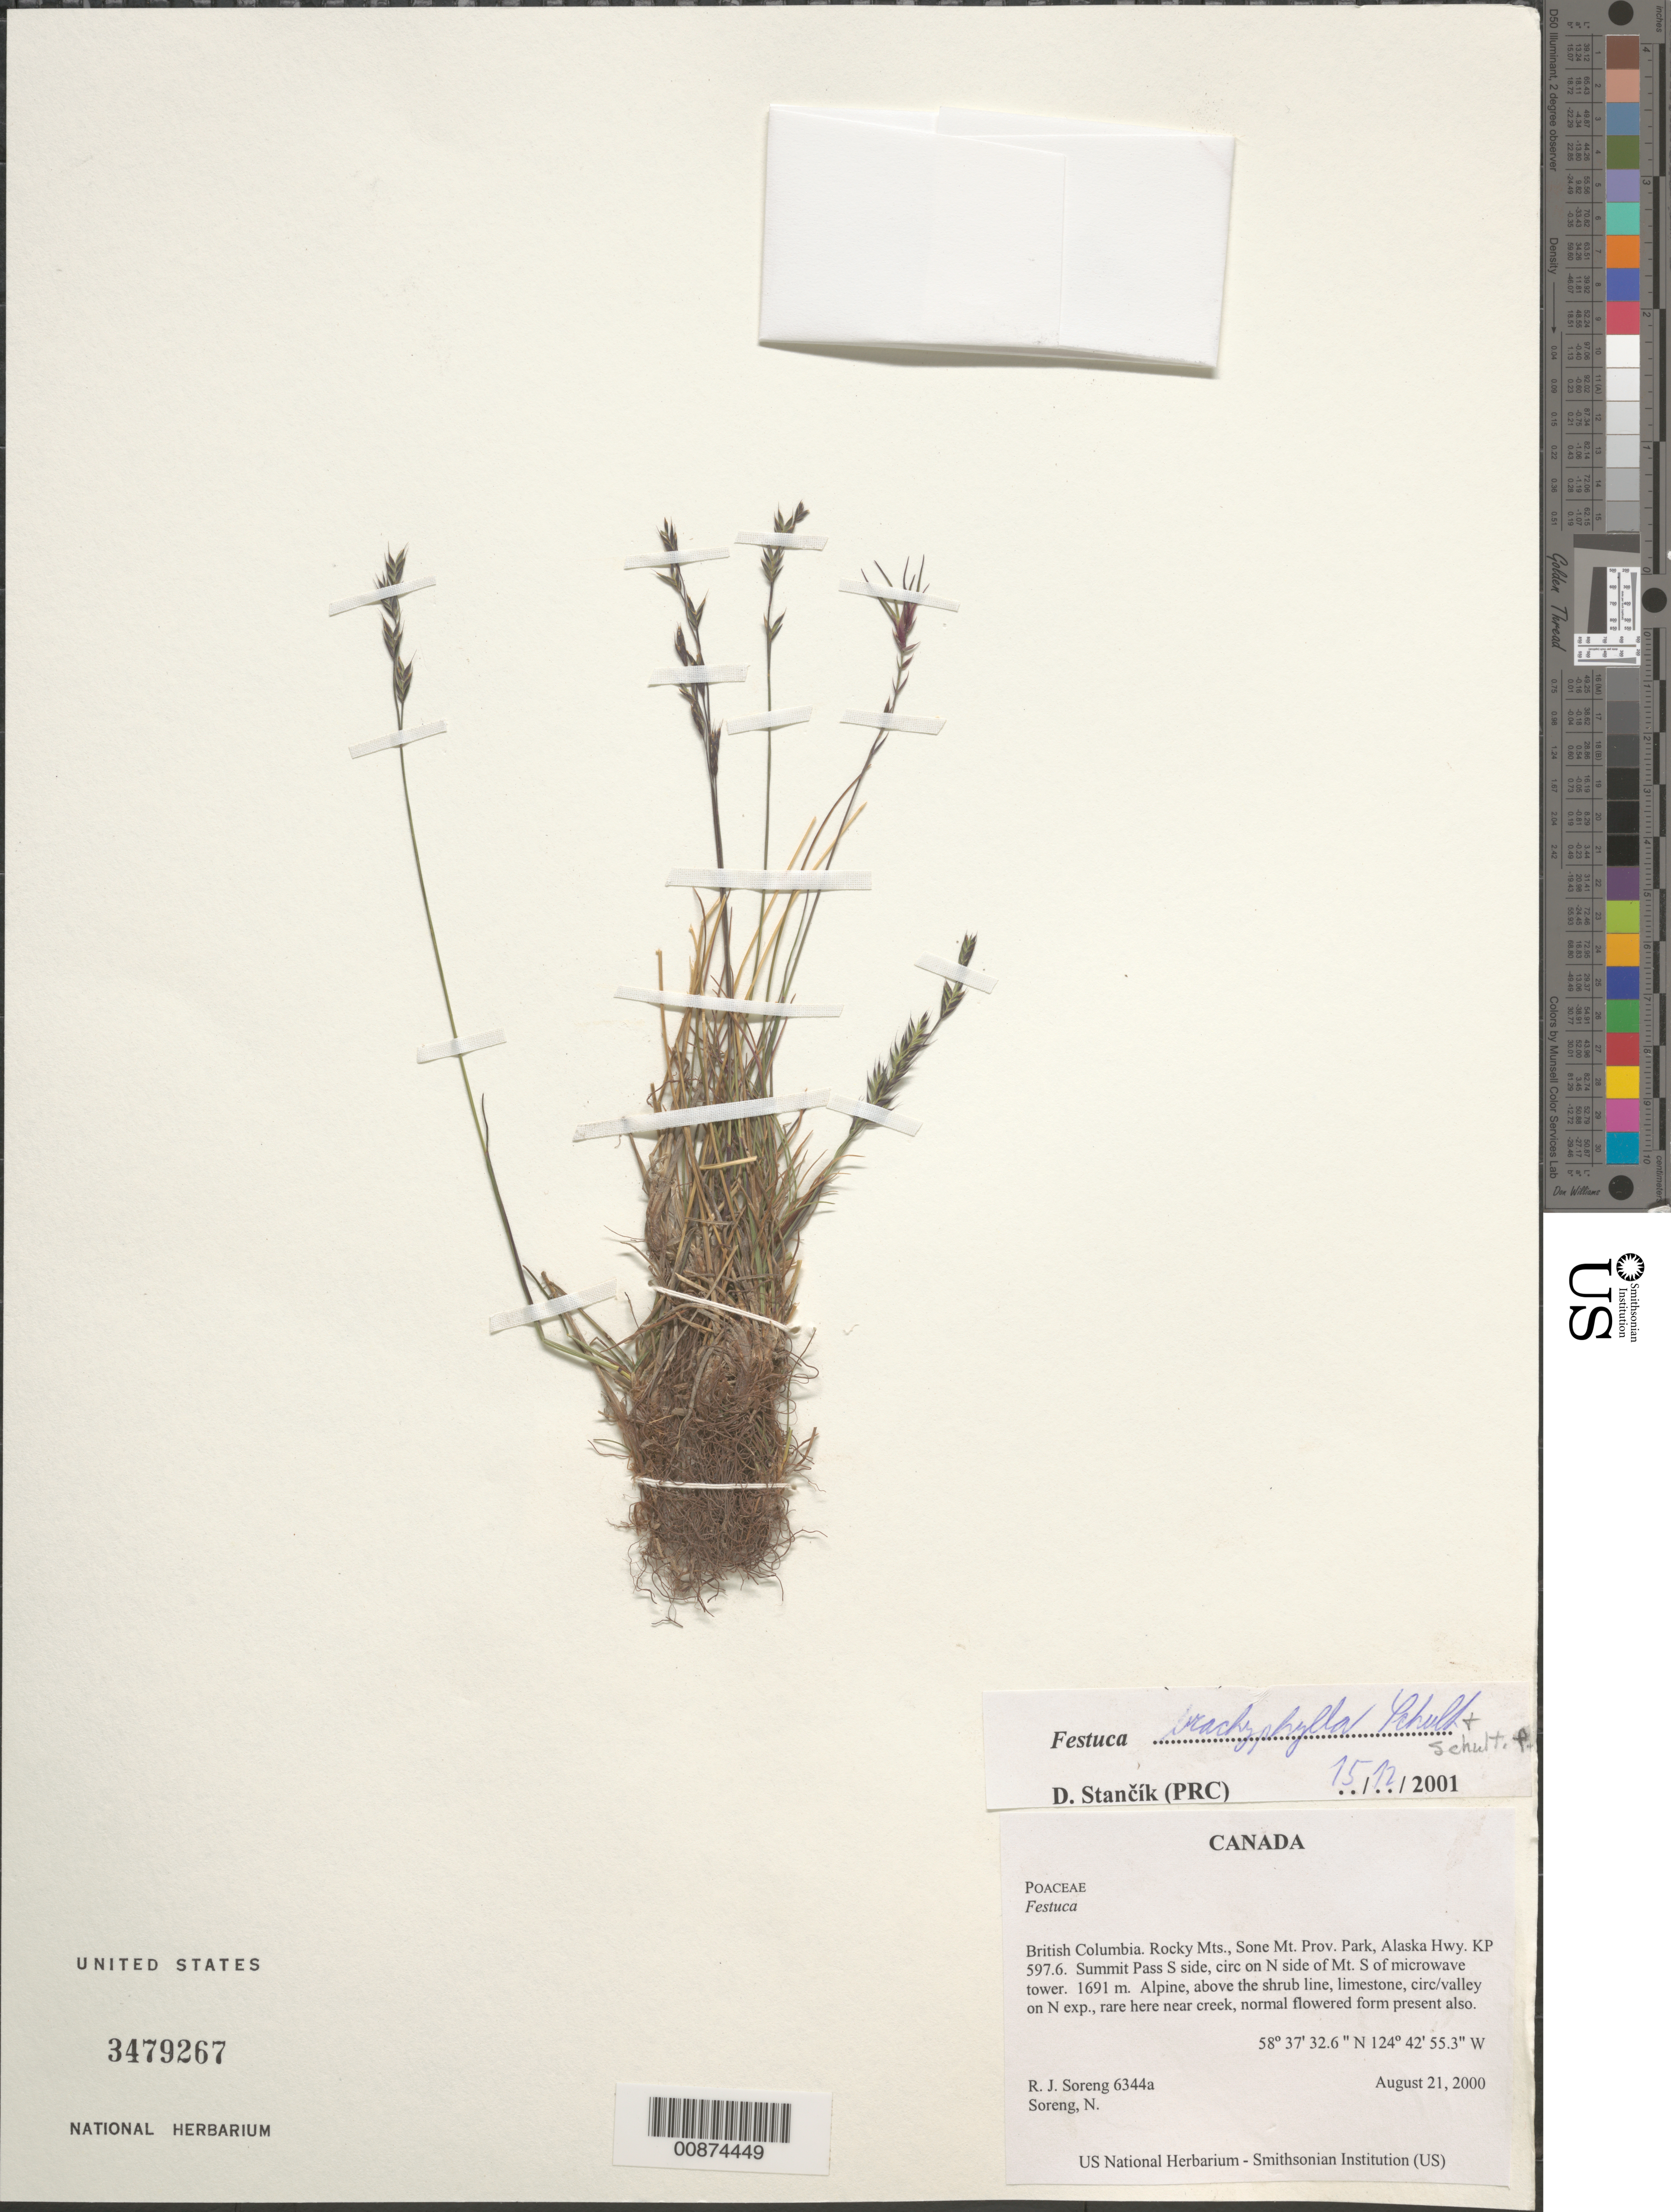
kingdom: Plantae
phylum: Tracheophyta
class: Liliopsida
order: Poales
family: Poaceae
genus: Festuca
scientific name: Festuca brachyphylla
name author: Schult. & Schult. f.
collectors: R. J. Soreng & N. L. Soreng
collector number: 6344-a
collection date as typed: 21 Aug 2000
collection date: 2000-08-21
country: Canada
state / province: British Columbia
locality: Rocky Mts., Sone Mt. Prov. Park, Alaska Hwy. KP 597.6. Summit Pass S side, circ on N side of Mt. S of microwave tower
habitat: Alpine, above the shrub line, limestone, circ/valley on N exp., rare here near creek, normal flowered form present also.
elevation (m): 1691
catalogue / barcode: US 3479267